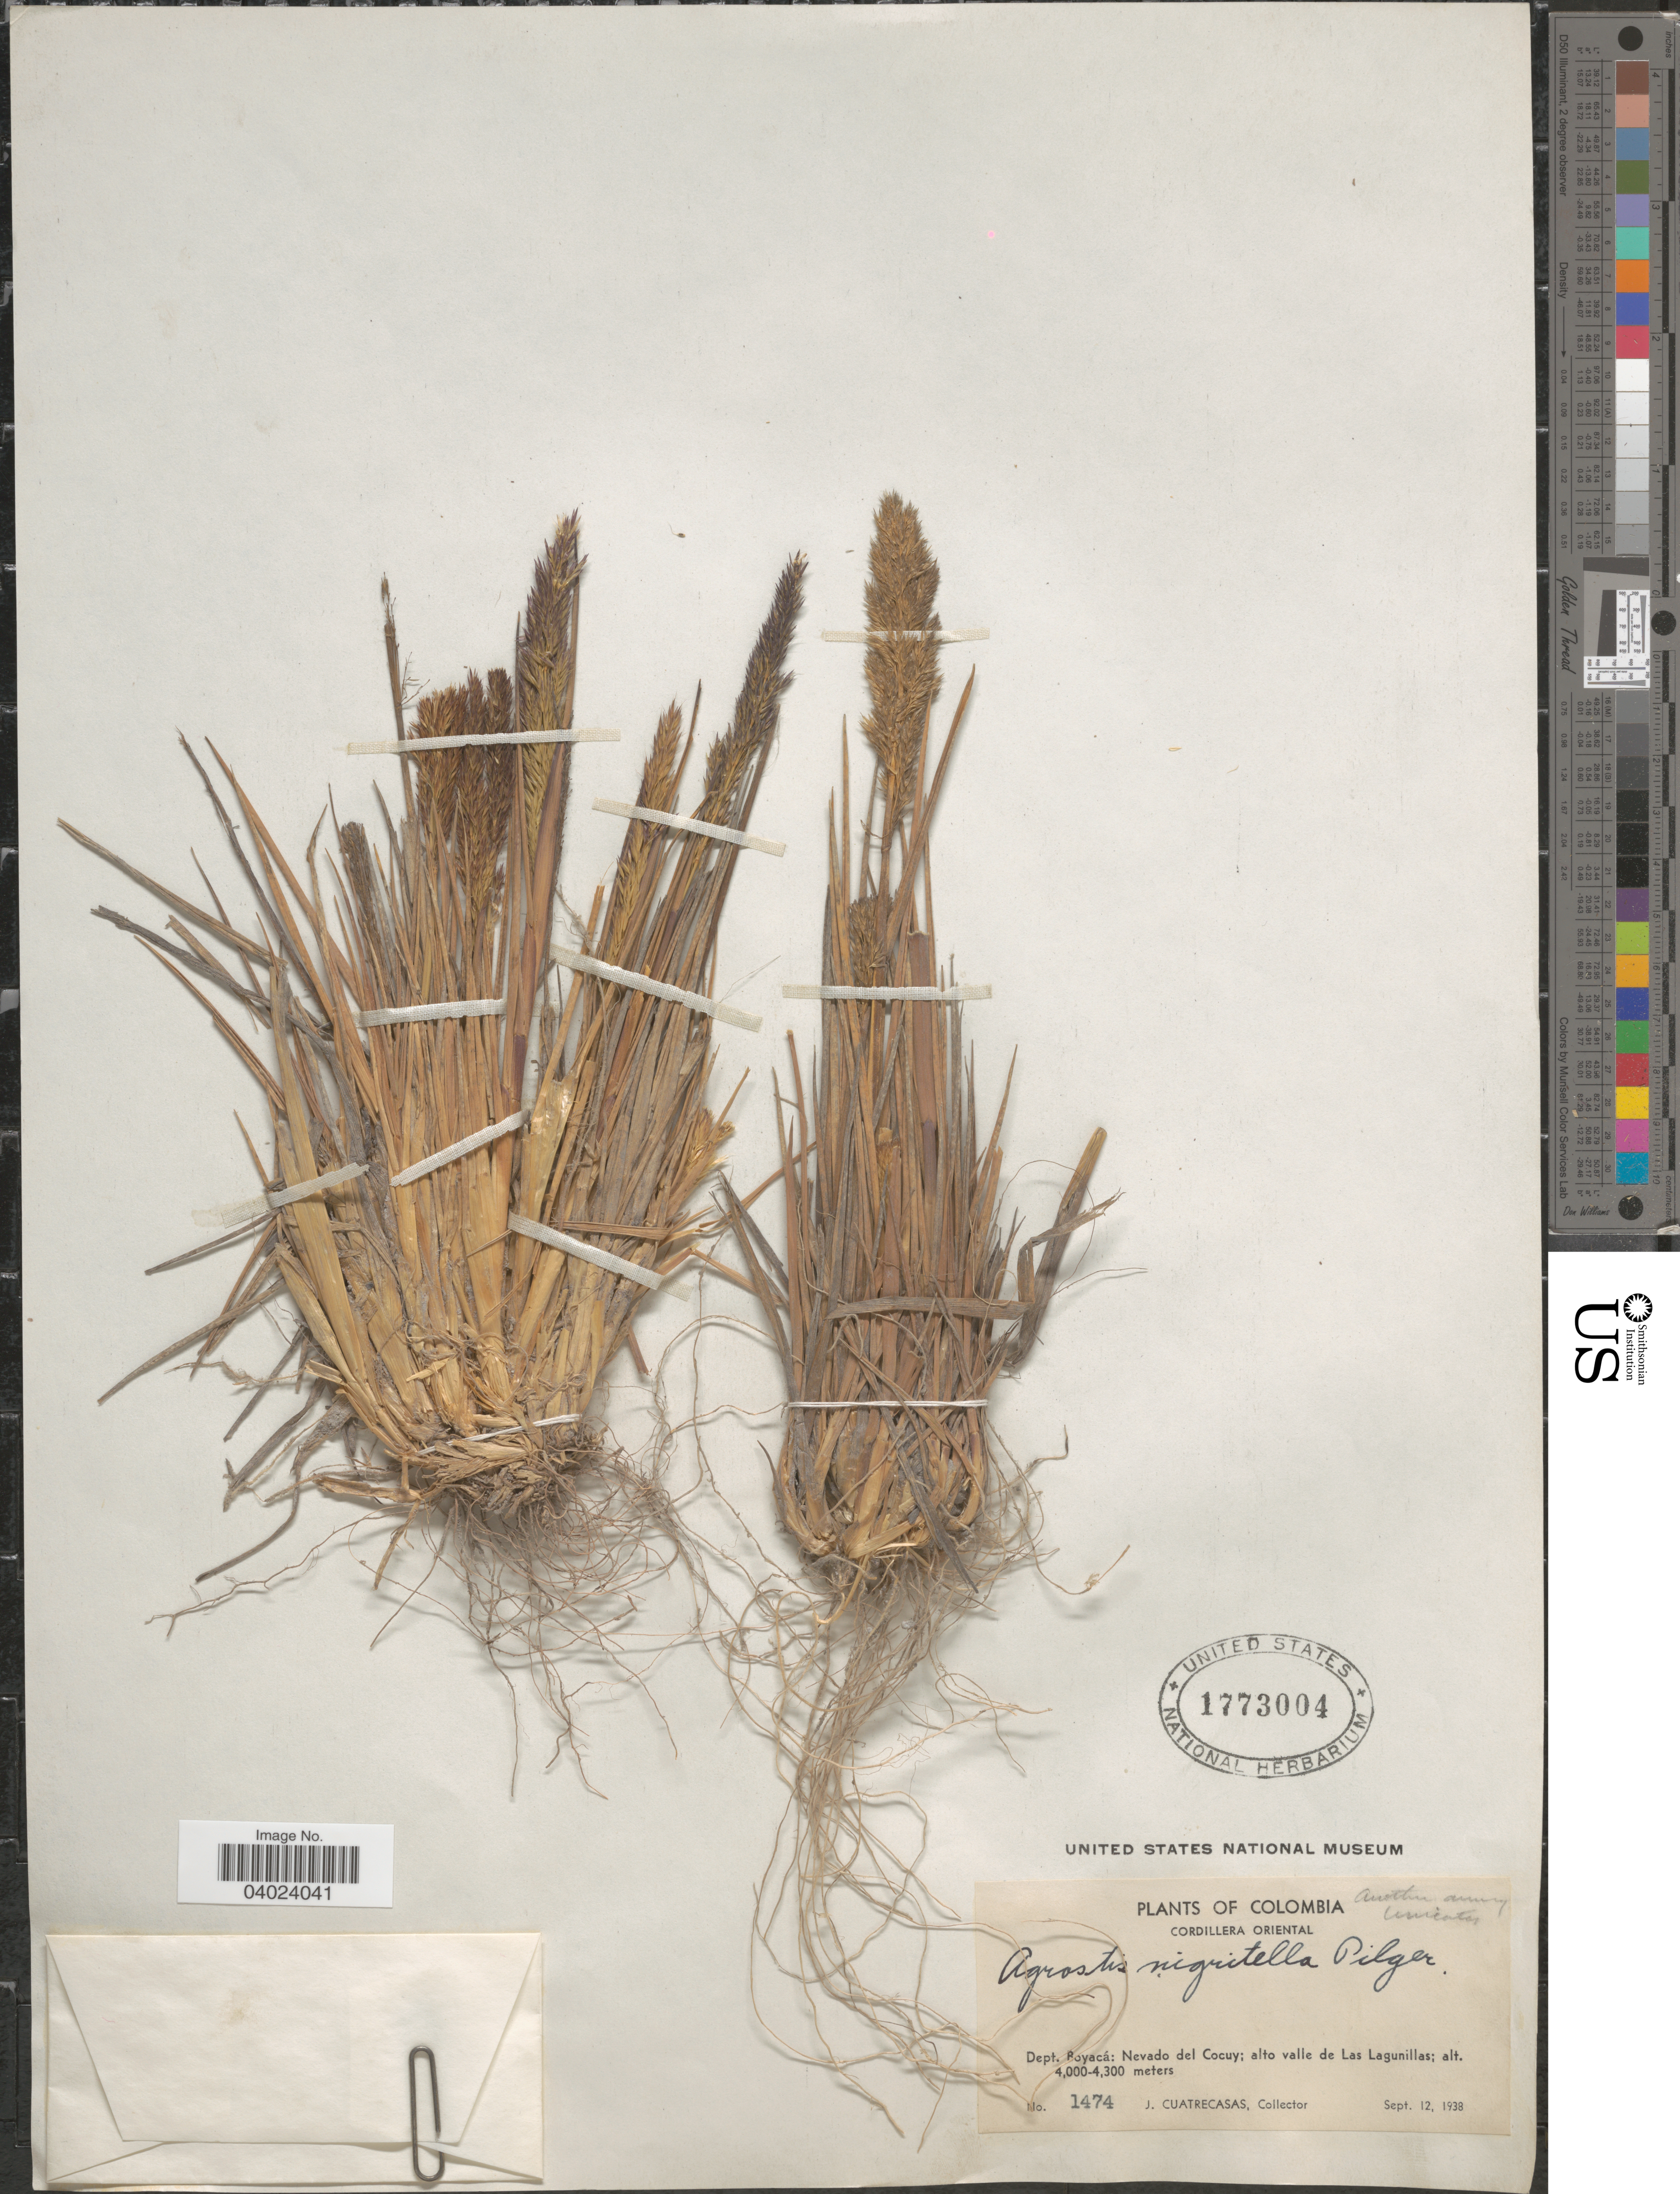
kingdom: Plantae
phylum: Tracheophyta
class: Liliopsida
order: Poales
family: Poaceae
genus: Agrostis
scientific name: Agrostis foliata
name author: Hook. f.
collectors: J. Cuatrecasas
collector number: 1474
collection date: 1938-09-12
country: Colombia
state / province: Boyacá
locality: Cordillera Oriental. Dept. Boyacá: Nevado del Cocuy; alto valle de Las Lagunillas.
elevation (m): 4000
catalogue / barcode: US 1773004